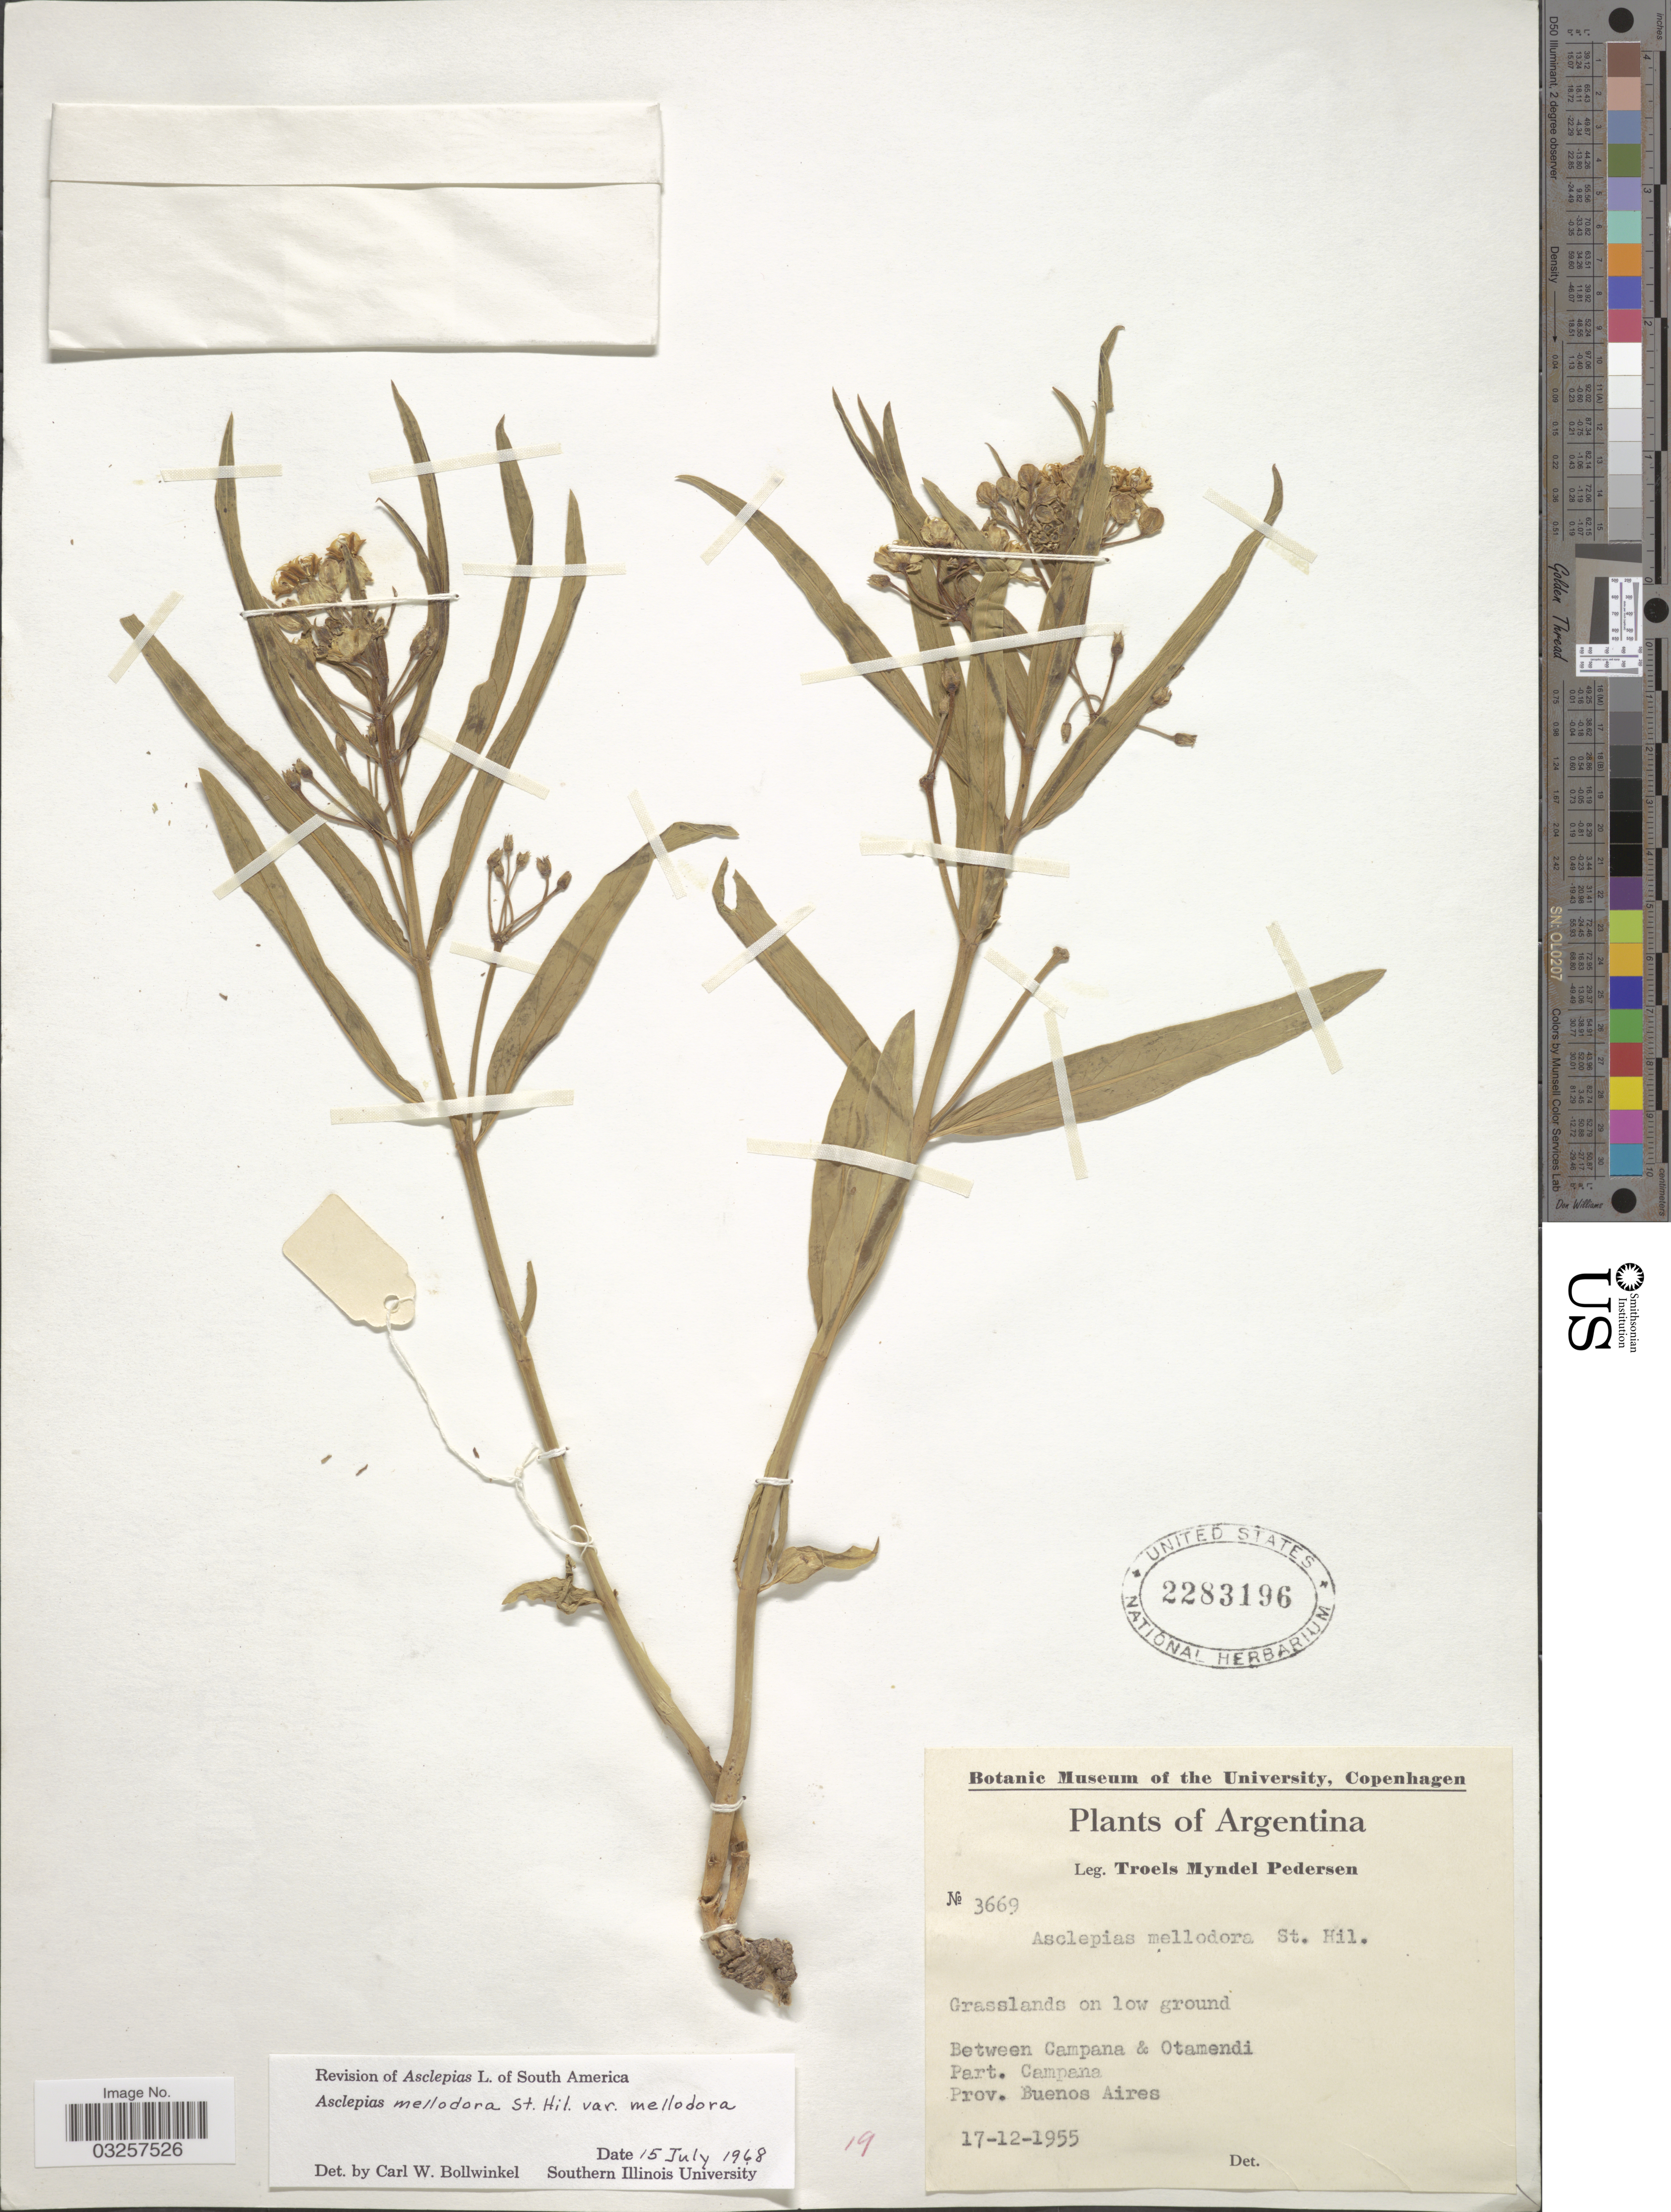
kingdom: Plantae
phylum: Tracheophyta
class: Magnoliopsida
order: Gentianales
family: Apocynaceae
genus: Asclepias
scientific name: Asclepias mellodora var. mellodora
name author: A. St.-Hil.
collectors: T. Pederson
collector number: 3669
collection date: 1955-12-17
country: Argentina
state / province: Buenos Aires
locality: Between Campana & Otamendi. Part. Campana. Prov. Buenos Aires.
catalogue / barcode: US 2283196